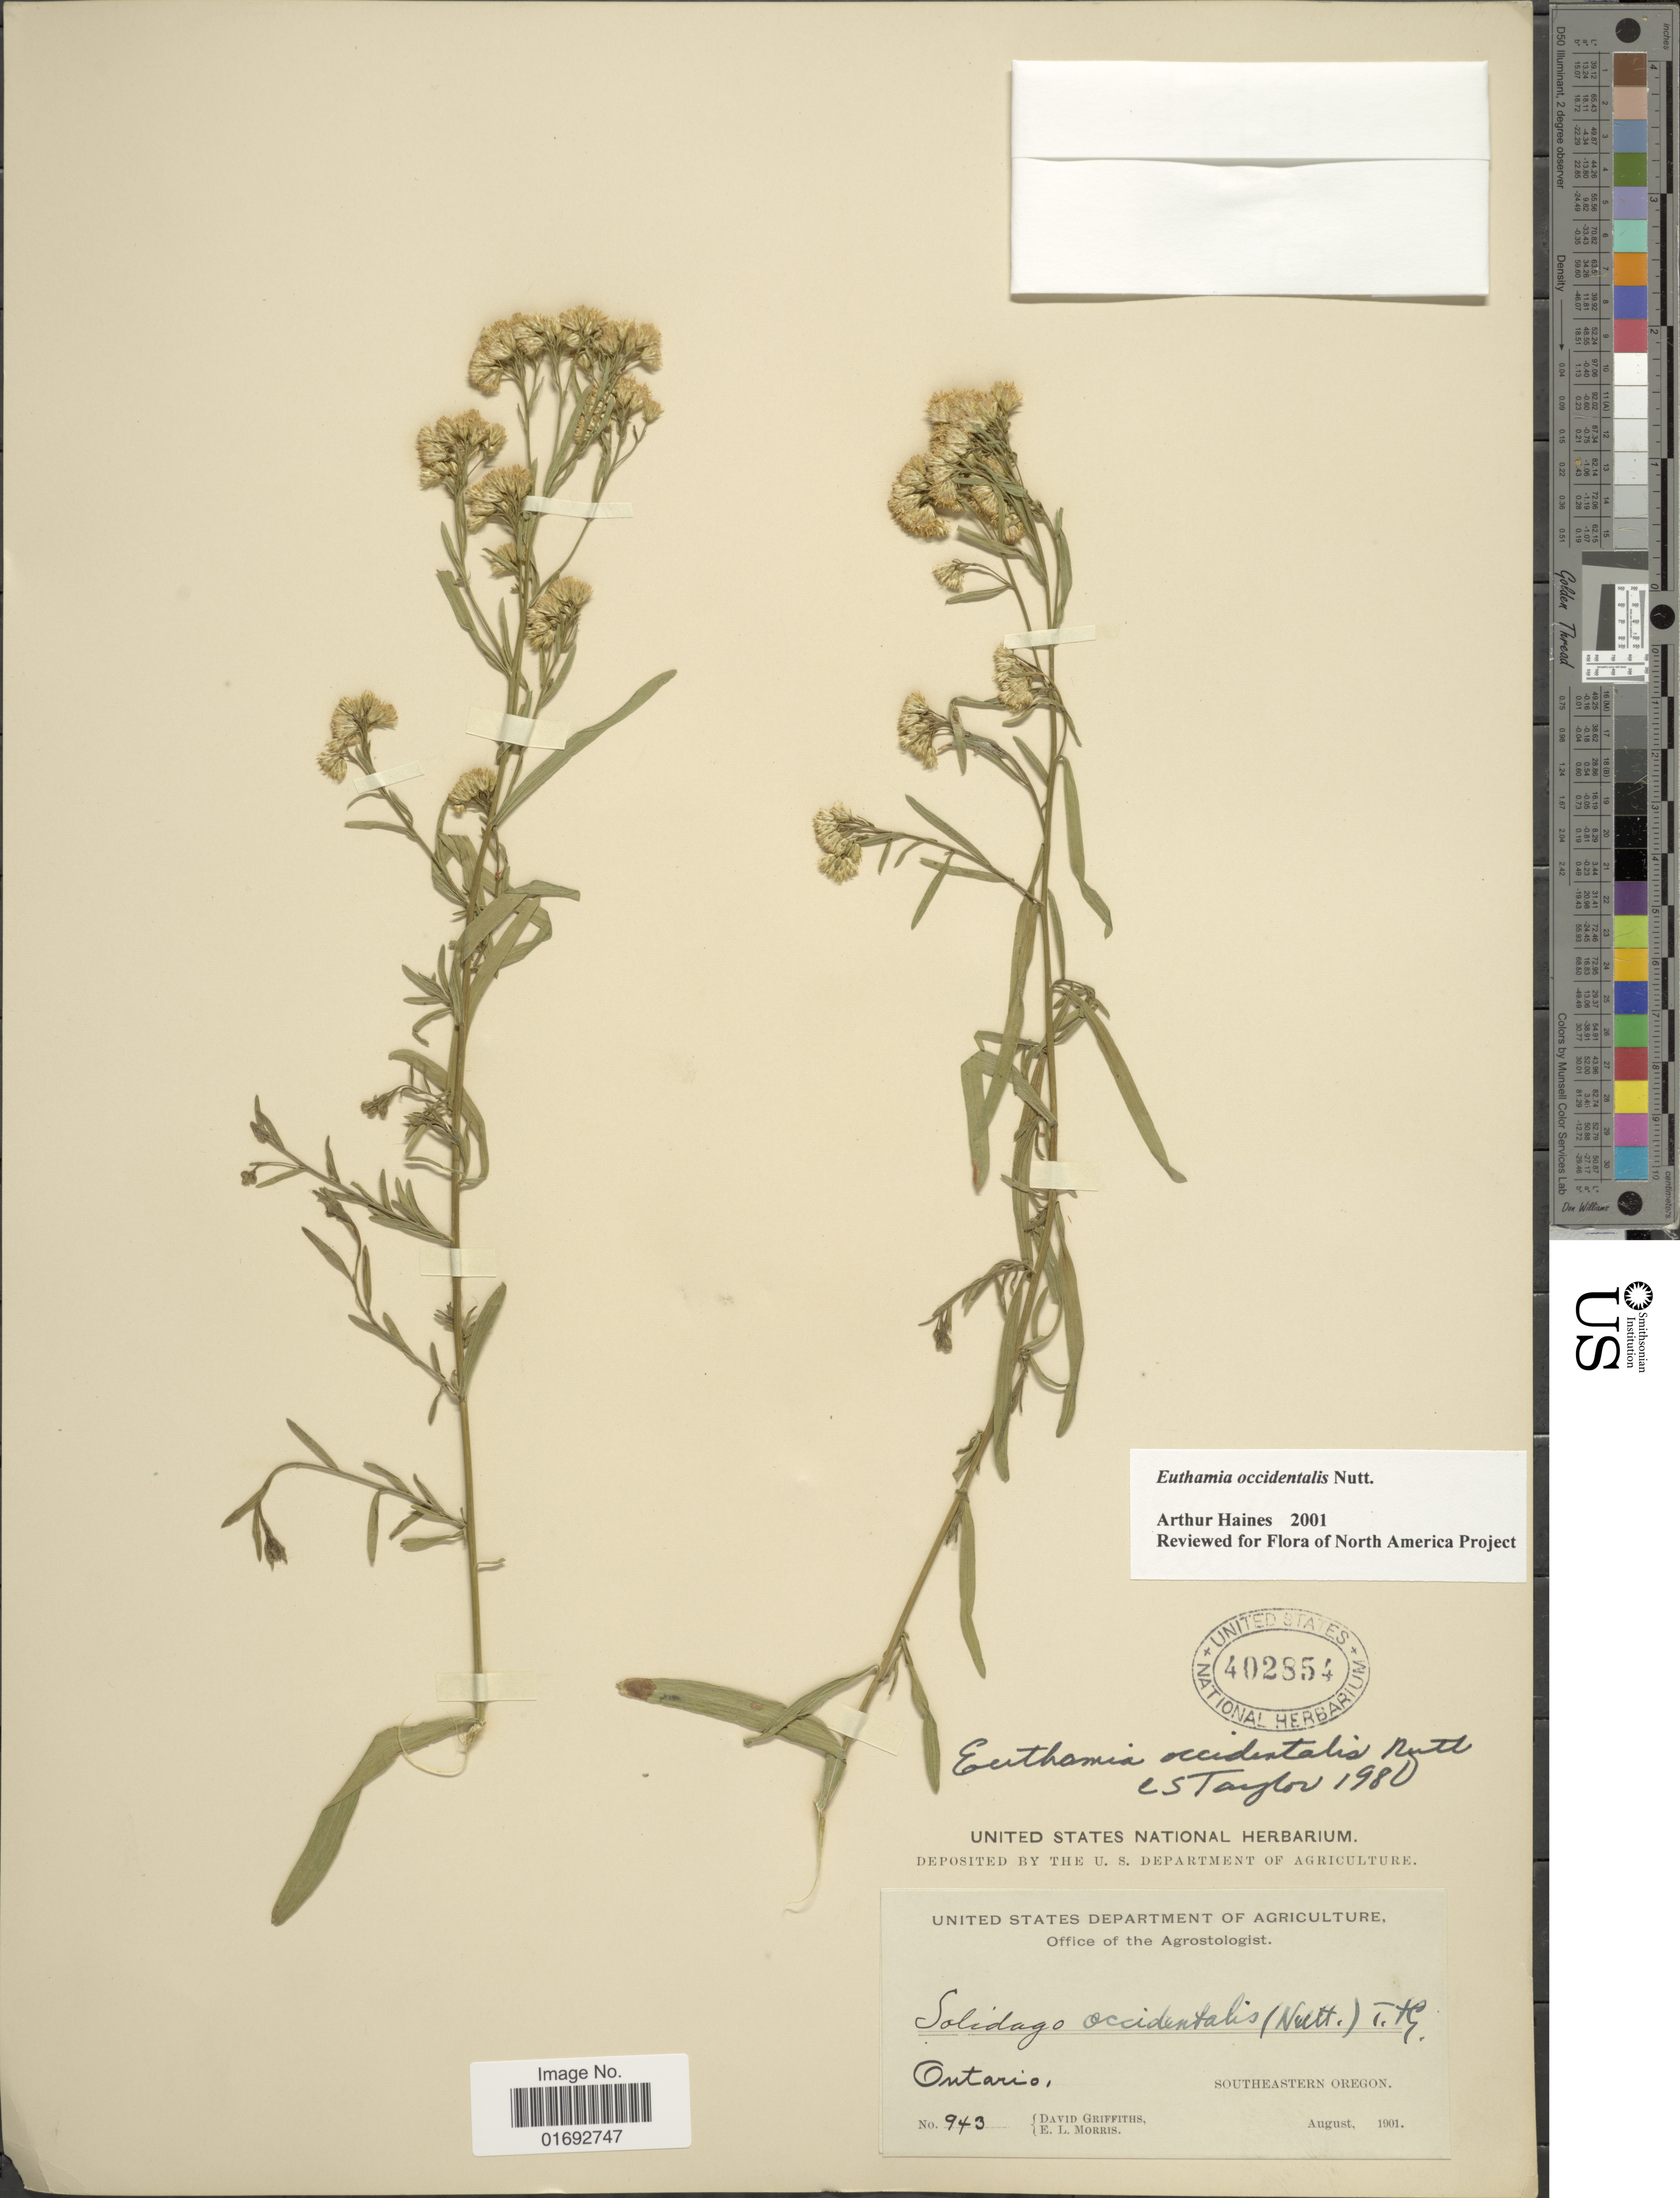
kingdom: Plantae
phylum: Tracheophyta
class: Magnoliopsida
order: Asterales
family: Asteraceae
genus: Euthamia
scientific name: Euthamia occidentalis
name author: Nutt.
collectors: D. Griffiths & E. Morris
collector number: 943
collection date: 1901-08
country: United States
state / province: Oregon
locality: Ontario, Southeastern Oregon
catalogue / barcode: US 402854